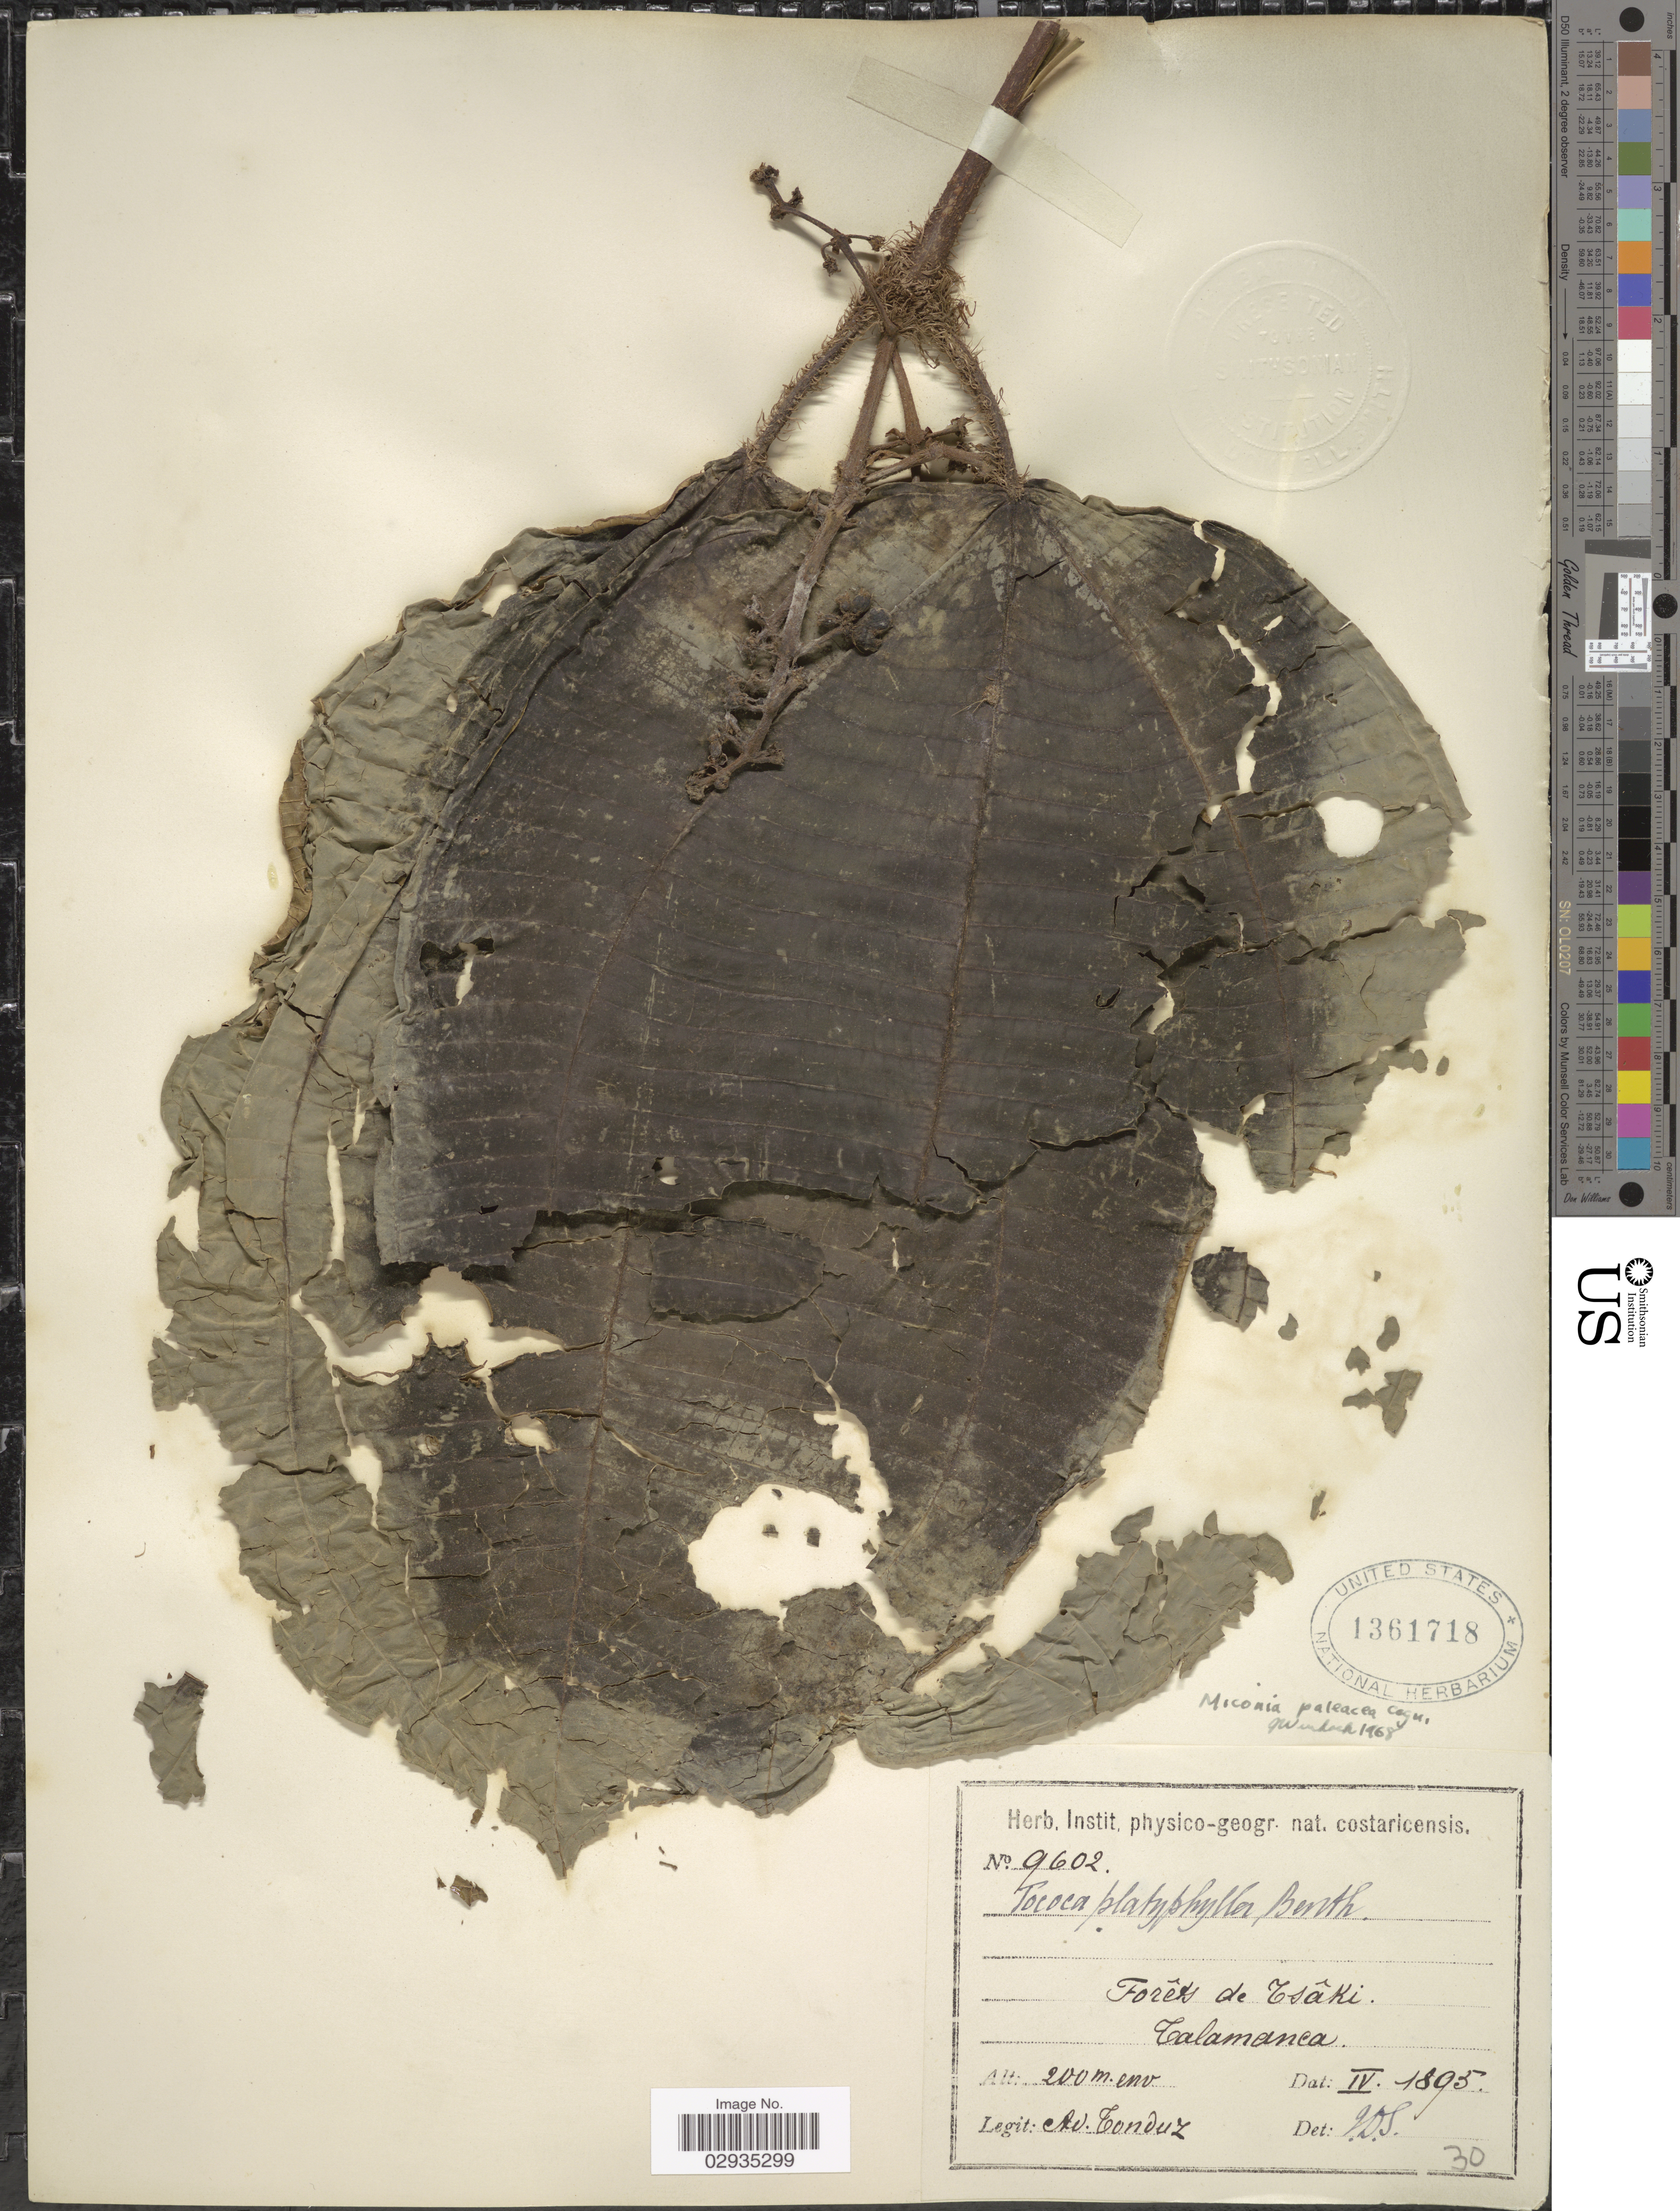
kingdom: Plantae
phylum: Tracheophyta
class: Magnoliopsida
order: Myrtales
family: Melastomataceae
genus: Miconia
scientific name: Miconia paleacea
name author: Cogn.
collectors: A. Tonduz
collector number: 9602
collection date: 1895-04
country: Costa Rica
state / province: Limón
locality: Forêts de Tsâki, Talamanca.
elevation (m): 200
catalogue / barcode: US 1361718